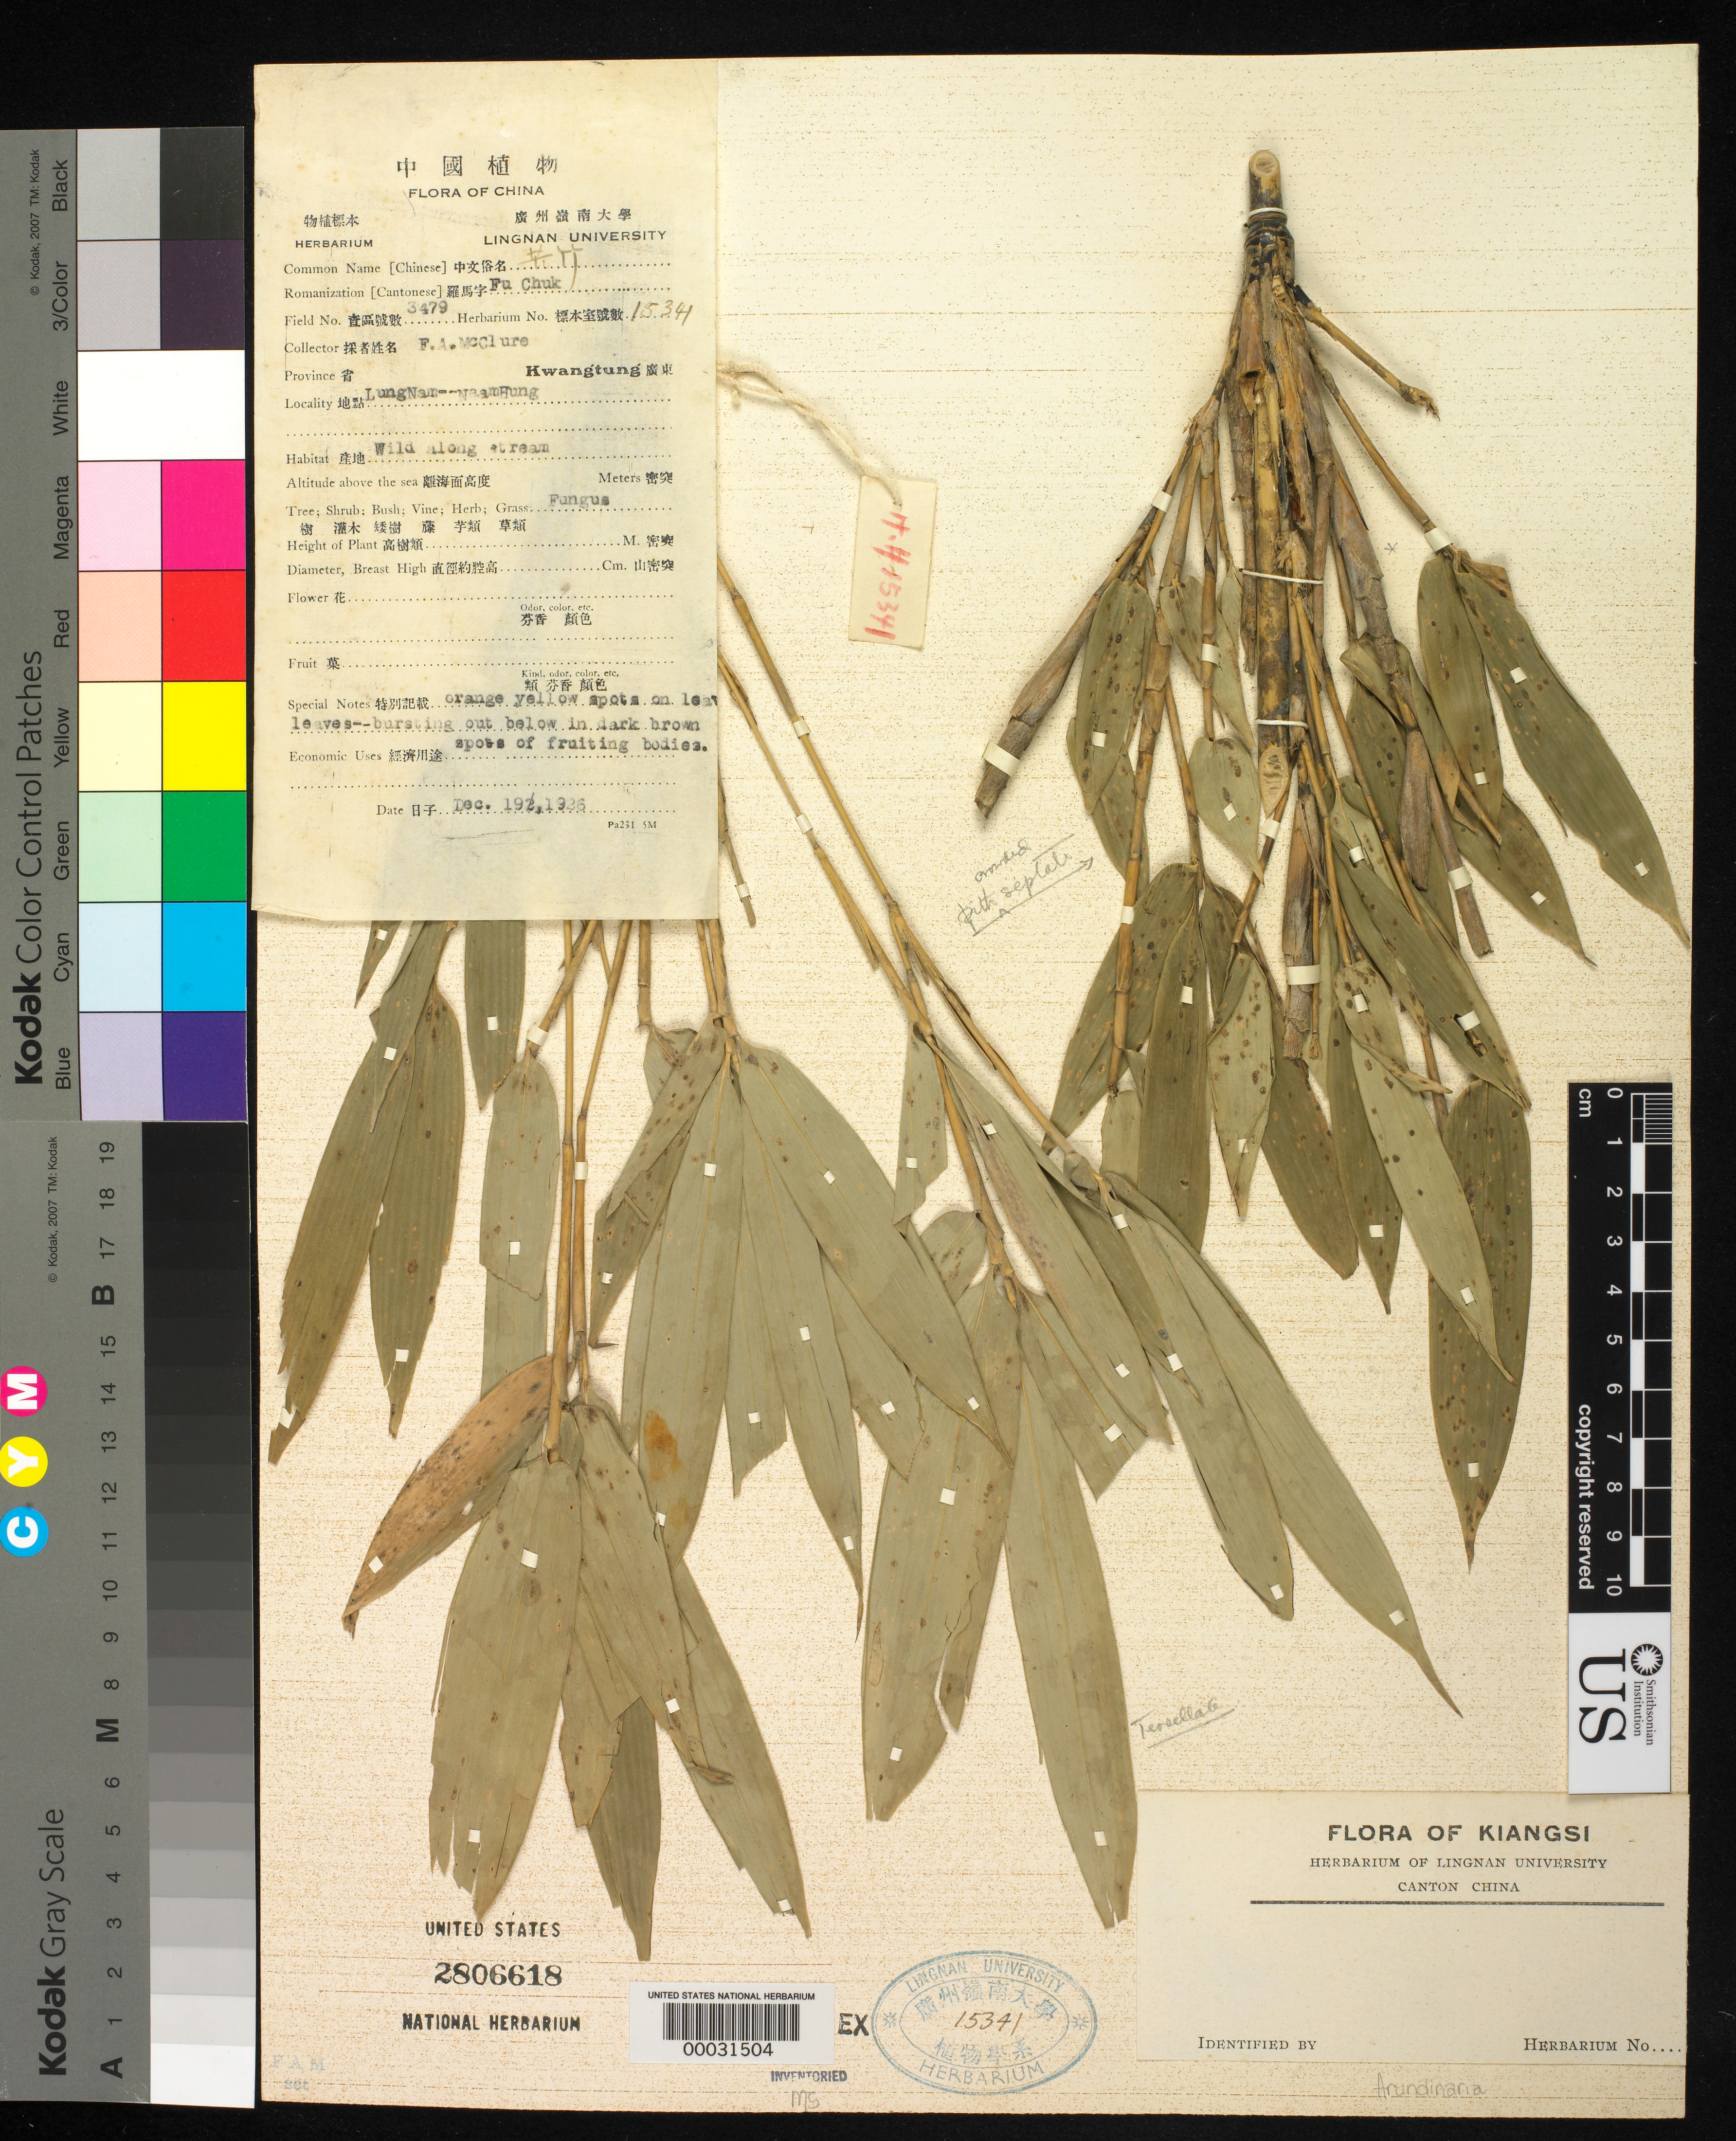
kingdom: Plantae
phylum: Tracheophyta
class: Liliopsida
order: Poales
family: Poaceae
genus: Arundinaria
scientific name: Arundinaria sp.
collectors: F. A. McClure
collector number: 3479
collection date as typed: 19 Dec 1926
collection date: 1926-12-19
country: China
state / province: Guangdong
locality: Lung nam-naam hung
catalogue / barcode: US 2806618